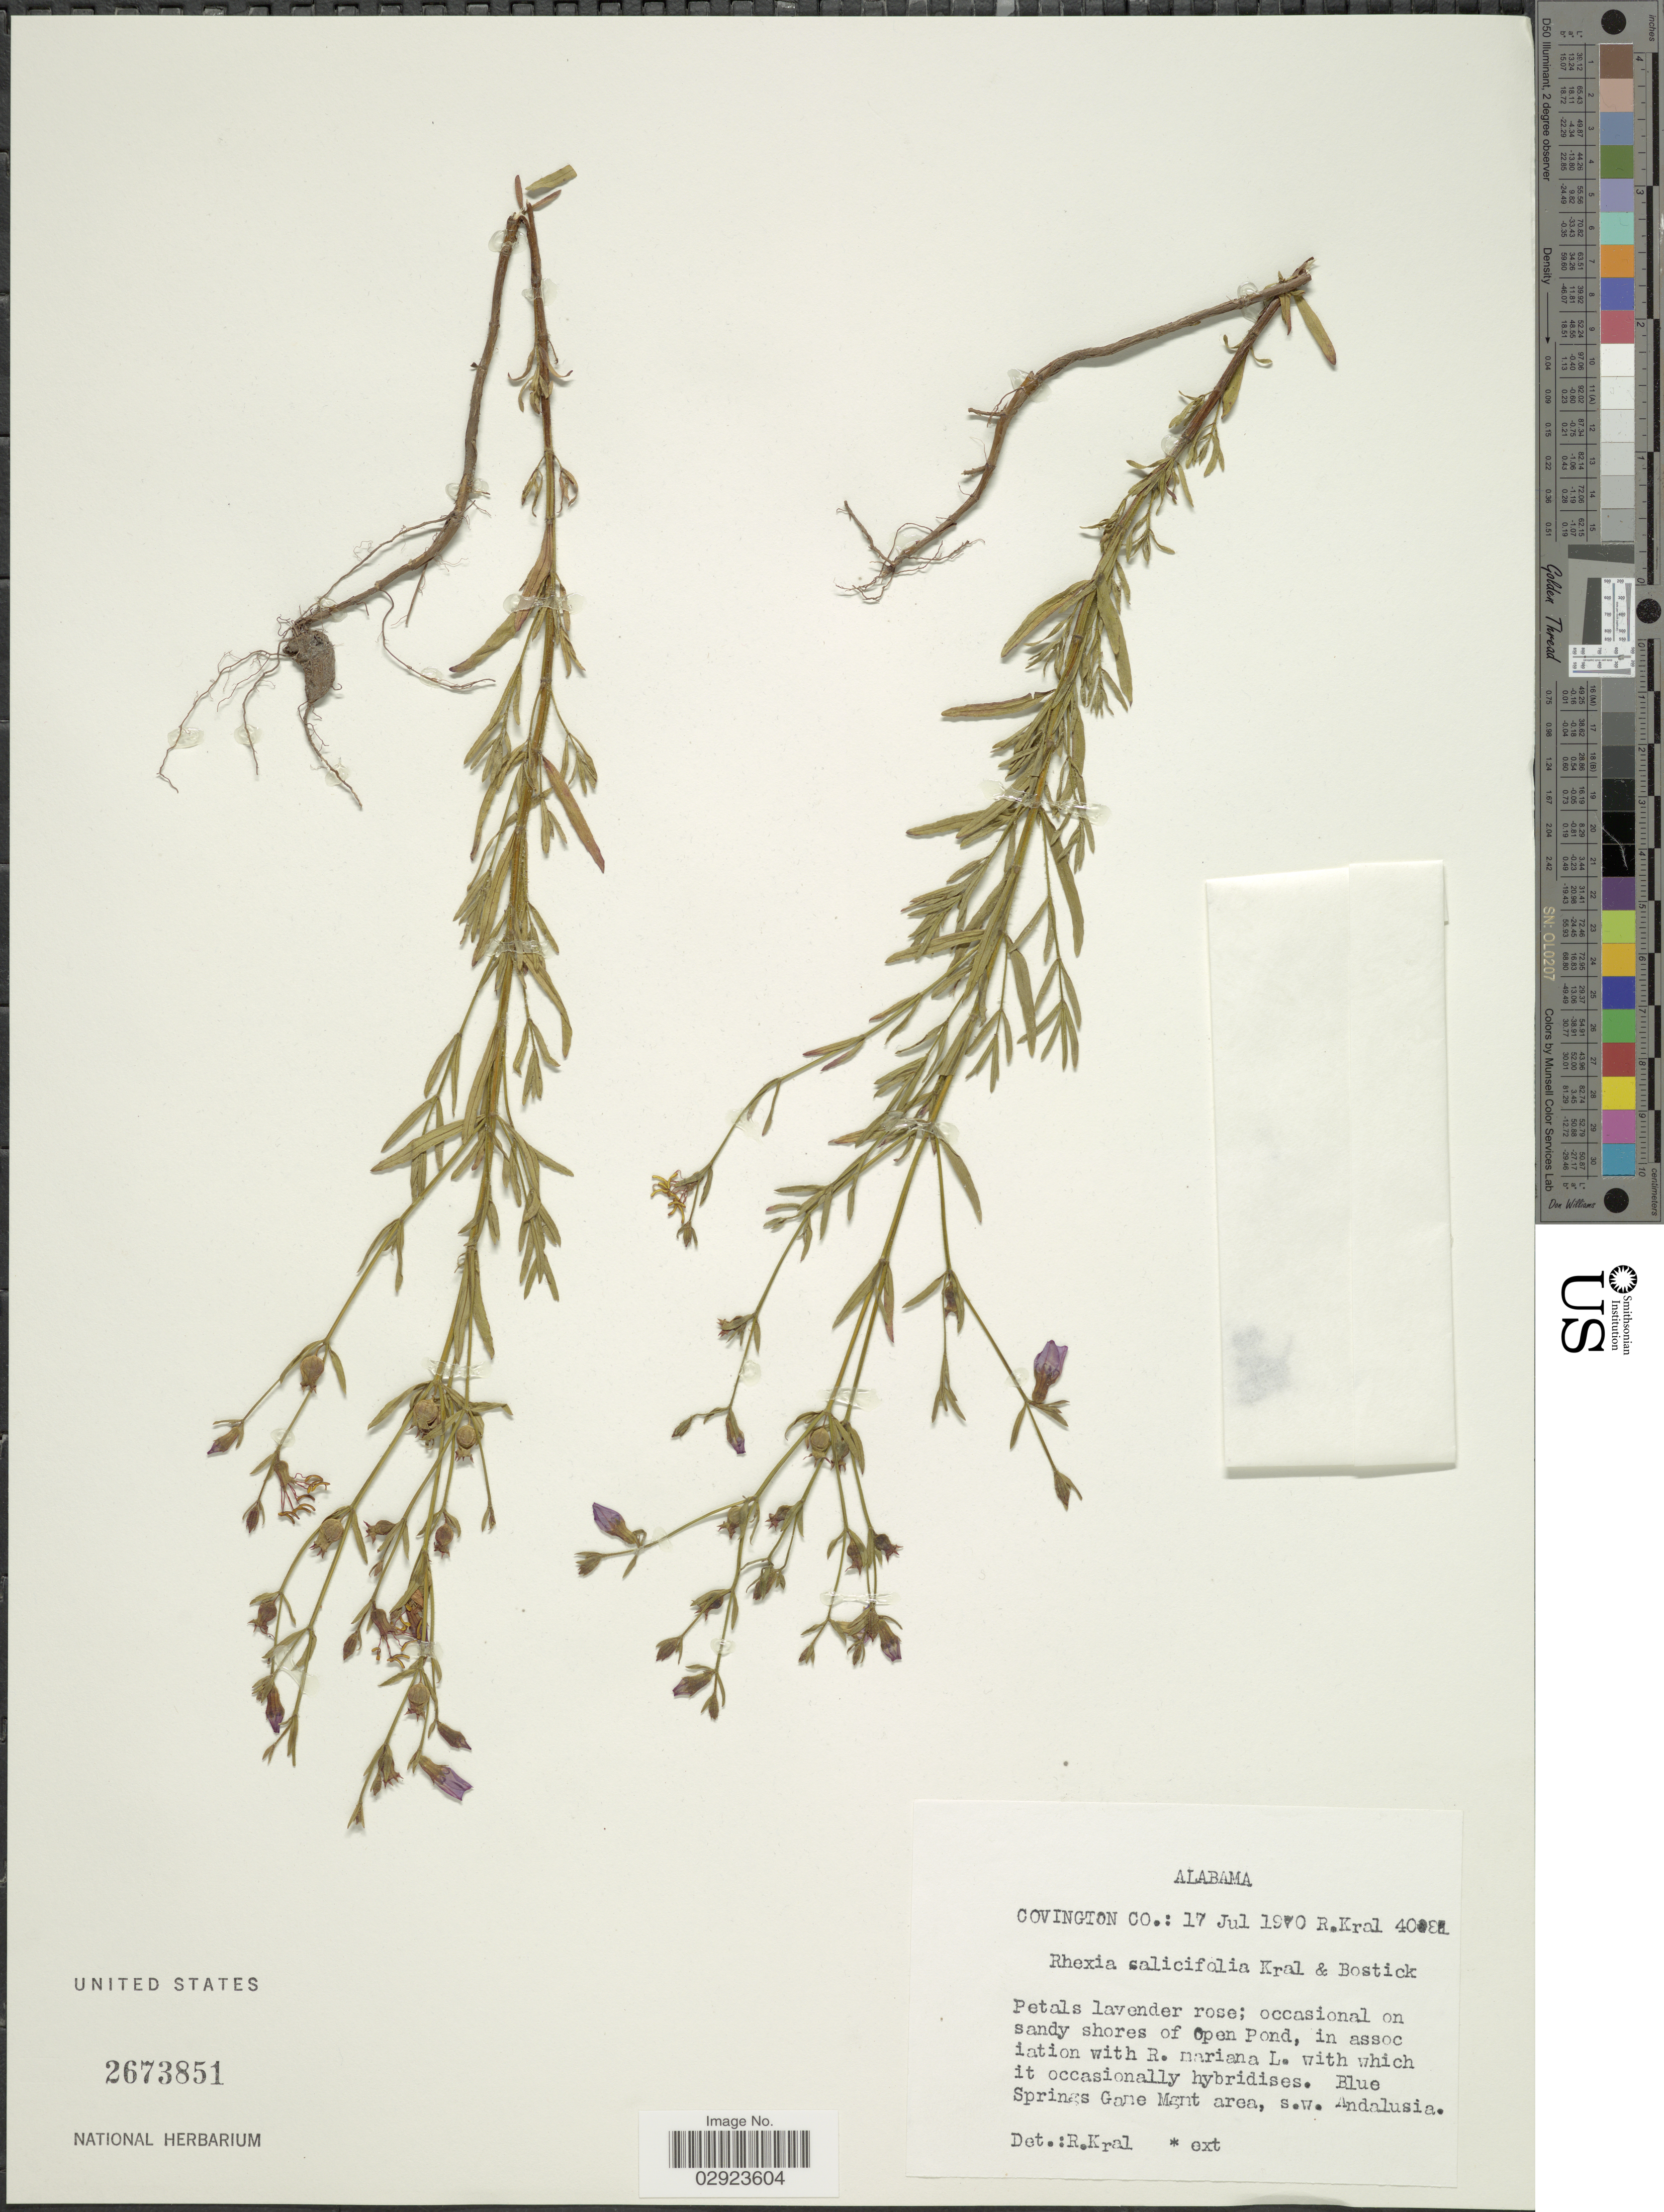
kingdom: Plantae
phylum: Tracheophyta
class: Magnoliopsida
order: Myrtales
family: Melastomataceae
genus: Rhexia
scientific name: Rhexia salicifolia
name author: Kral & Bostick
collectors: R. Kral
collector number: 40081*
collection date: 1970-07-17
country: United States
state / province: Alabama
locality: Covington Co. Blue Springs Mgmt area, s.w. Andalusia.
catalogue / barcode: US 2673851